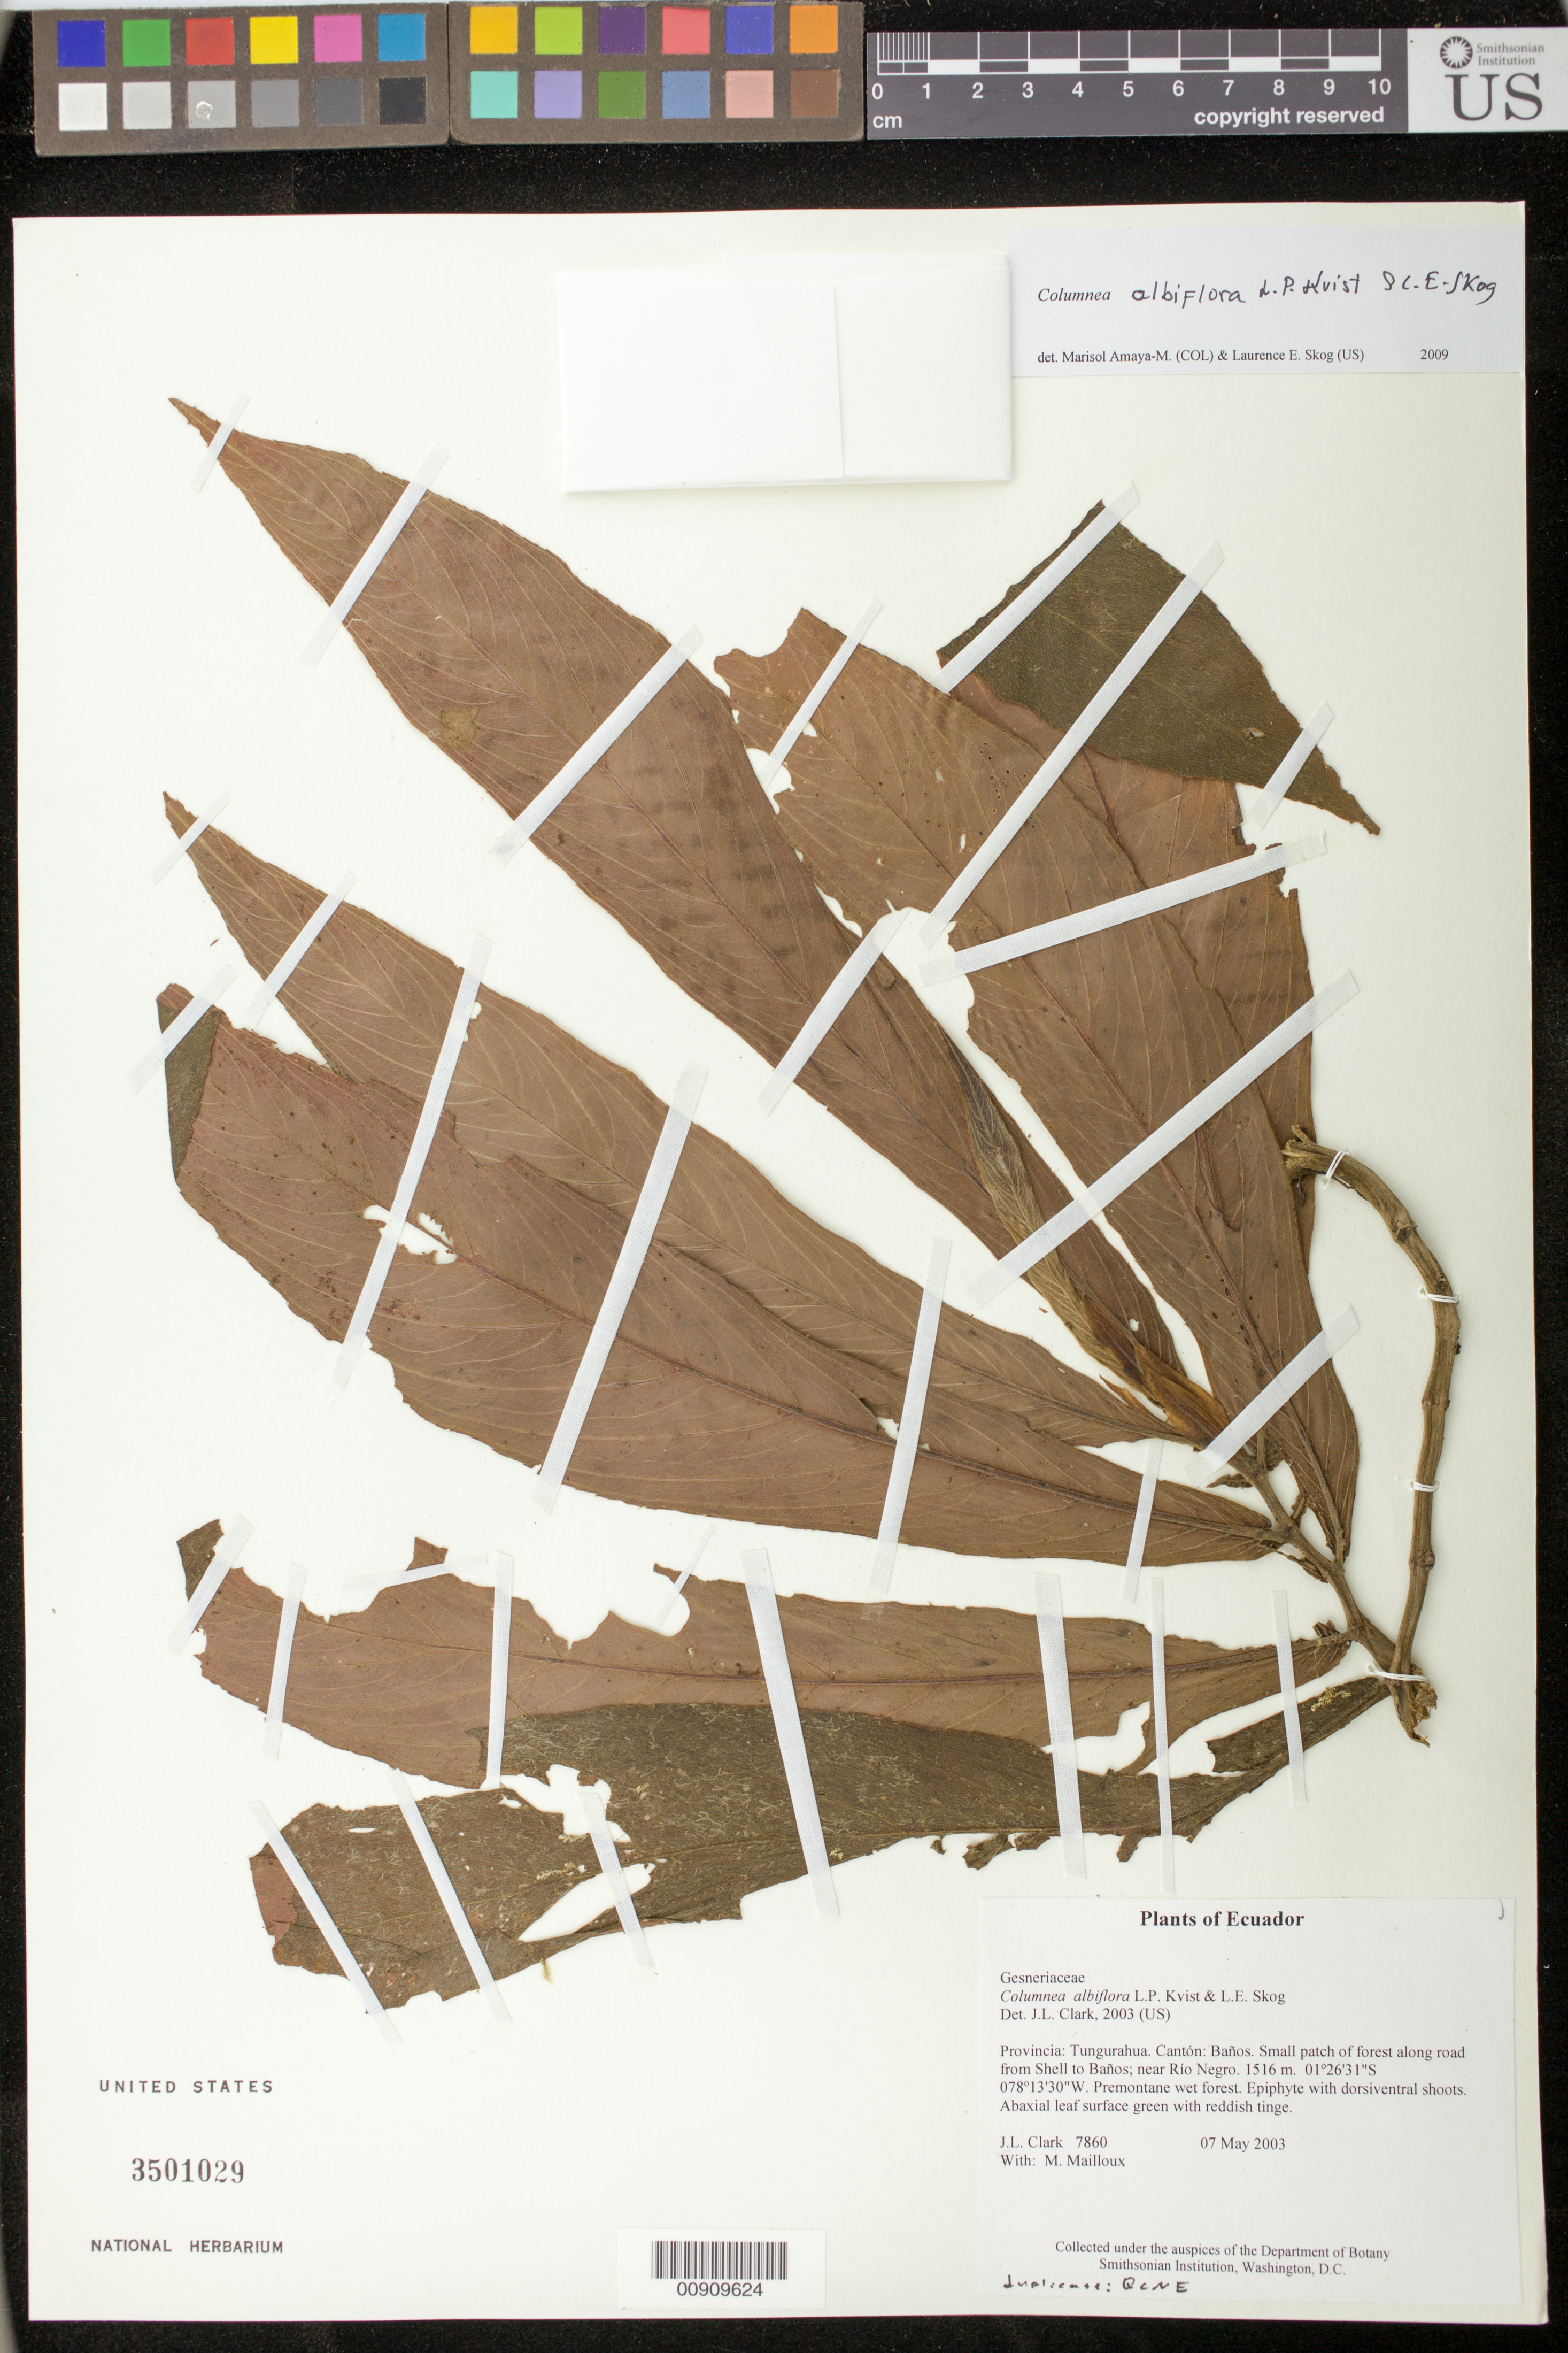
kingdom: Plantae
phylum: Tracheophyta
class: Magnoliopsida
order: Lamiales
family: Gesneriaceae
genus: Columnea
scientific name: Columnea albiflora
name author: L.P. Kvist & L.E. Skog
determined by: Clark, J. L., (SEL), The Marie Selby Botanical Garden (UNITED STATES)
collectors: J. L. Clark & M. Mailloux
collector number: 7860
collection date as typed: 07 May 2003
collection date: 2003-05-07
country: Ecuador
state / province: Tungurahua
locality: Baños. Small patch of forest along road from Shell to Baños; near Río Negro.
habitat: Premontane wet forest.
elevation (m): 1516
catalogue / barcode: US 3501029